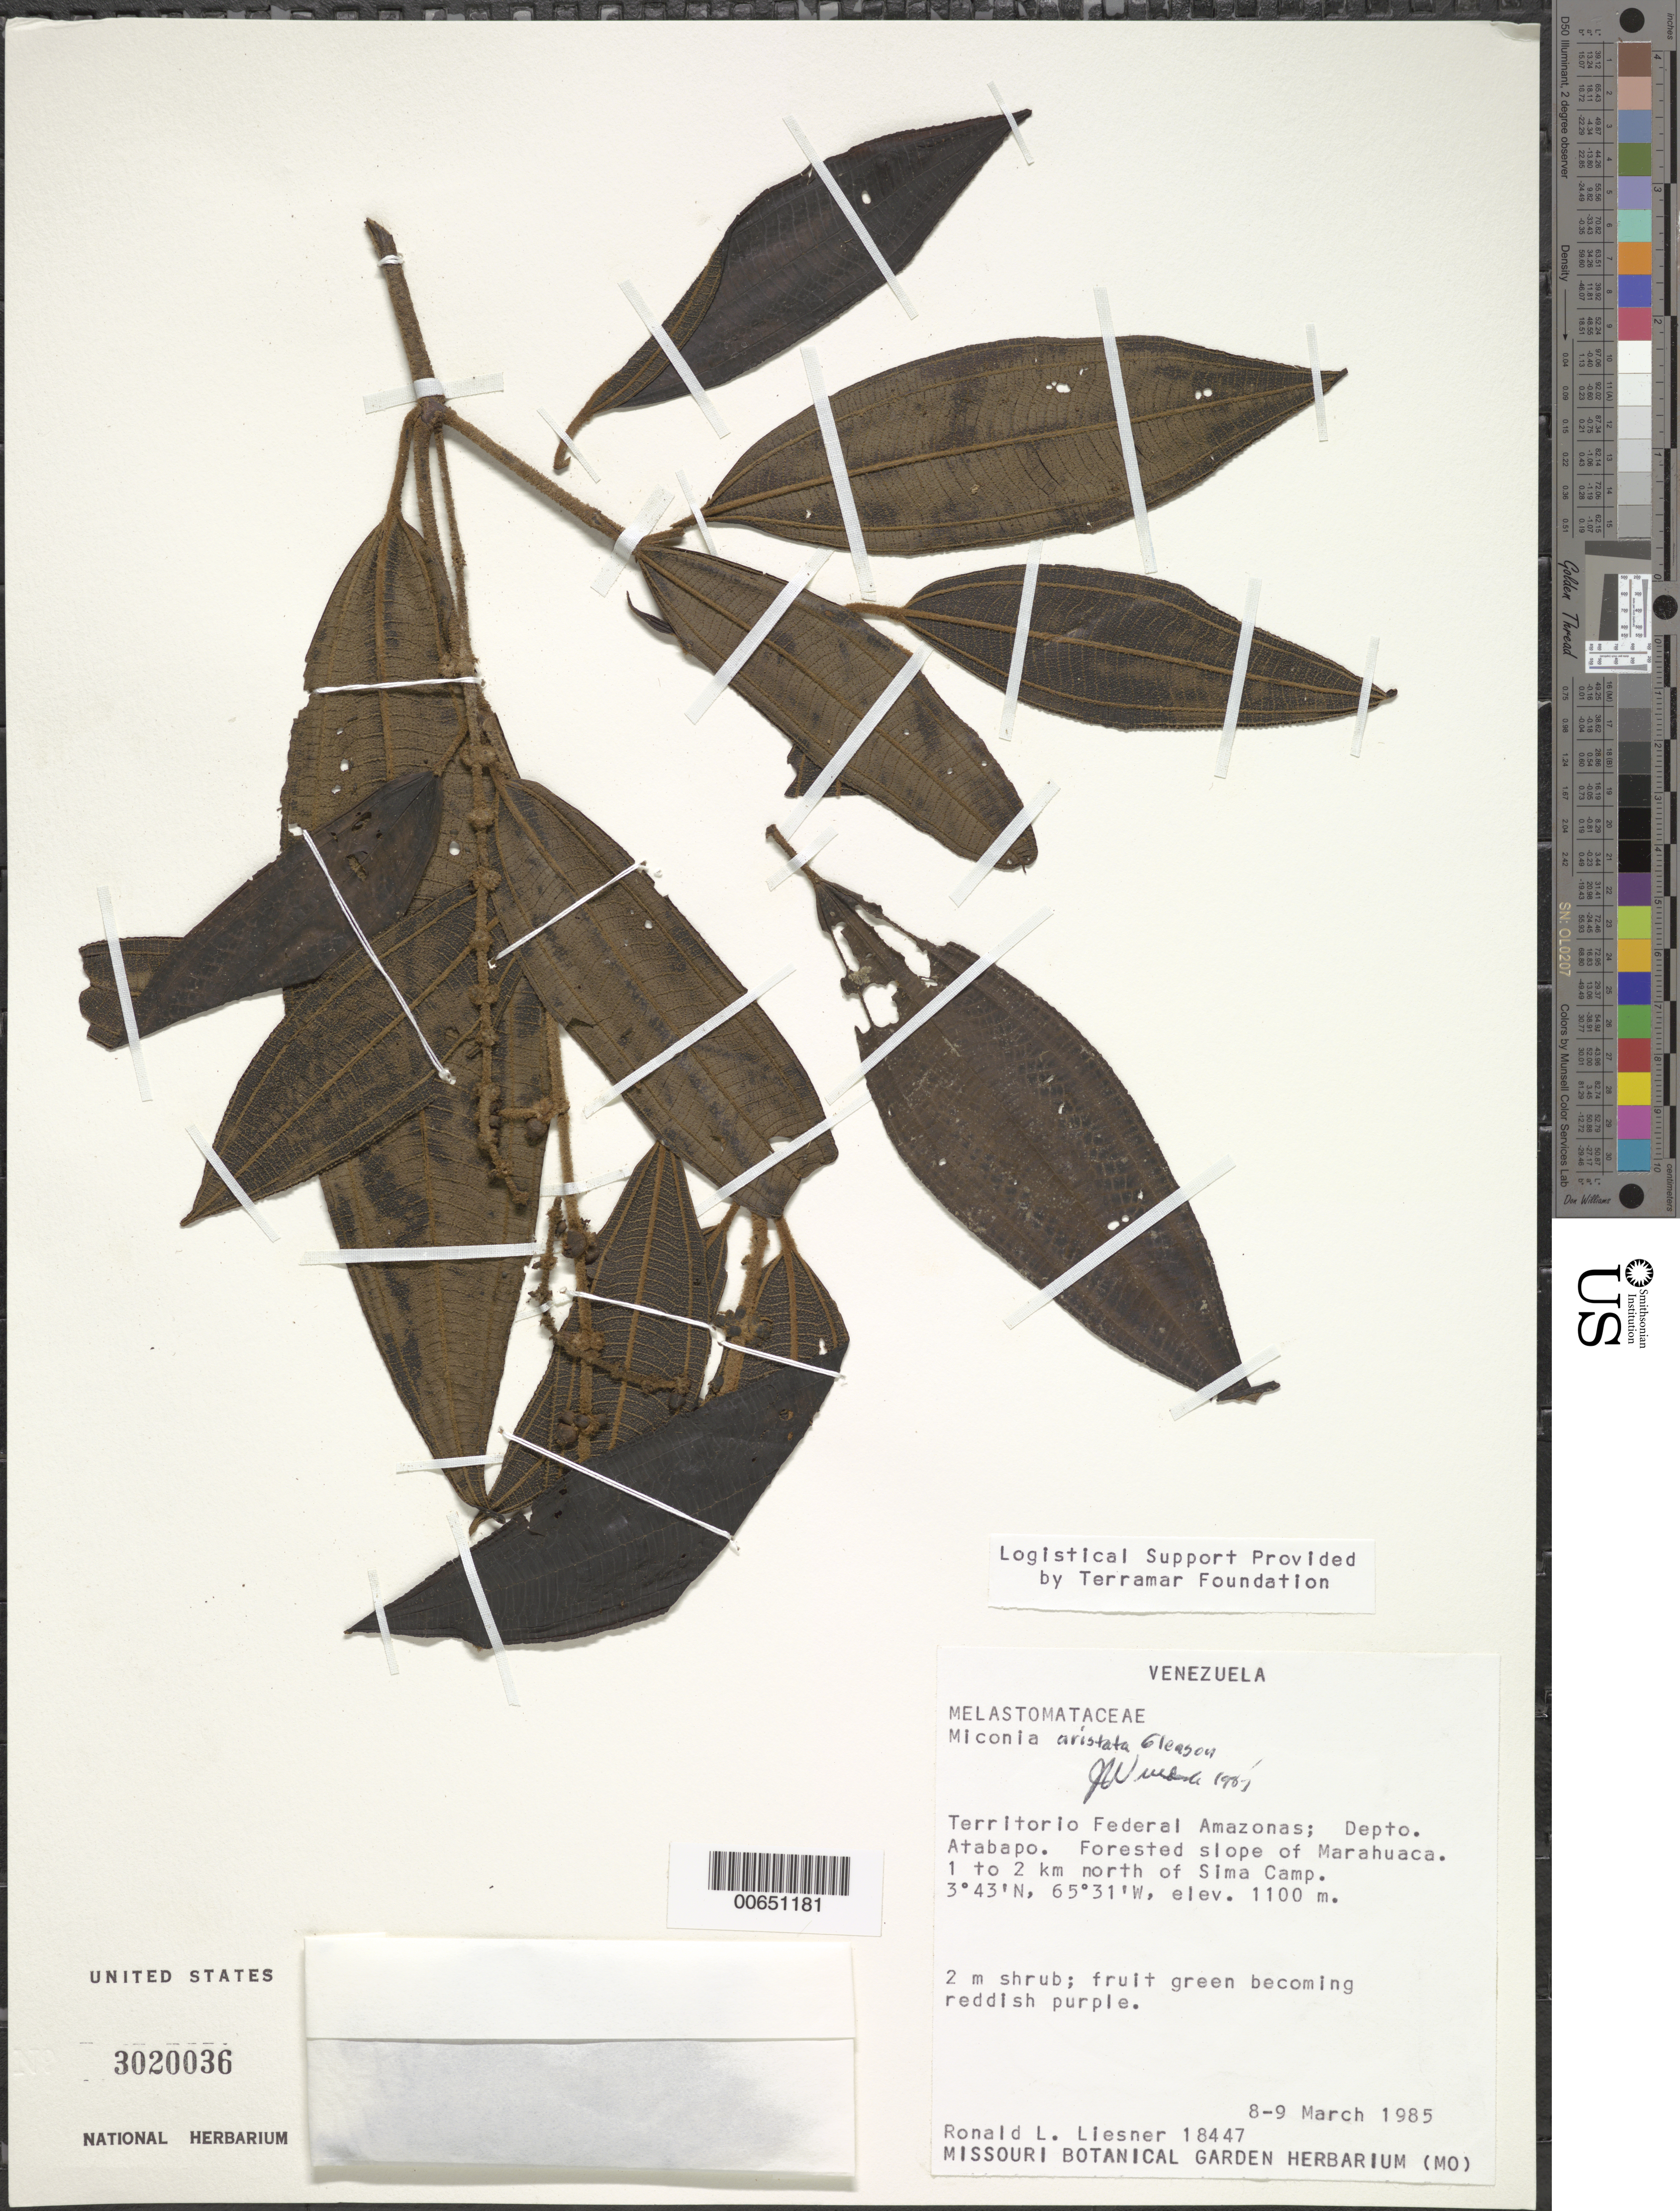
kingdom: Plantae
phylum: Tracheophyta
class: Magnoliopsida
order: Myrtales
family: Melastomataceae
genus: Miconia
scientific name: Miconia aristata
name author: Gleason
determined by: Wurdack, John J., (US), US (UNITED STATES)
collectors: R. L. Liesner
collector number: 18447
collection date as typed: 8-Mar-85 to 9-Mar-85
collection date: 1985-03-08/1985-03-09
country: Venezuela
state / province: Amazonas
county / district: Atabapo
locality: Marahuaca, slope, 1-2 km north of Sima Camp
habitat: Forested slope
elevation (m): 1100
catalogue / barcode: US 3020036